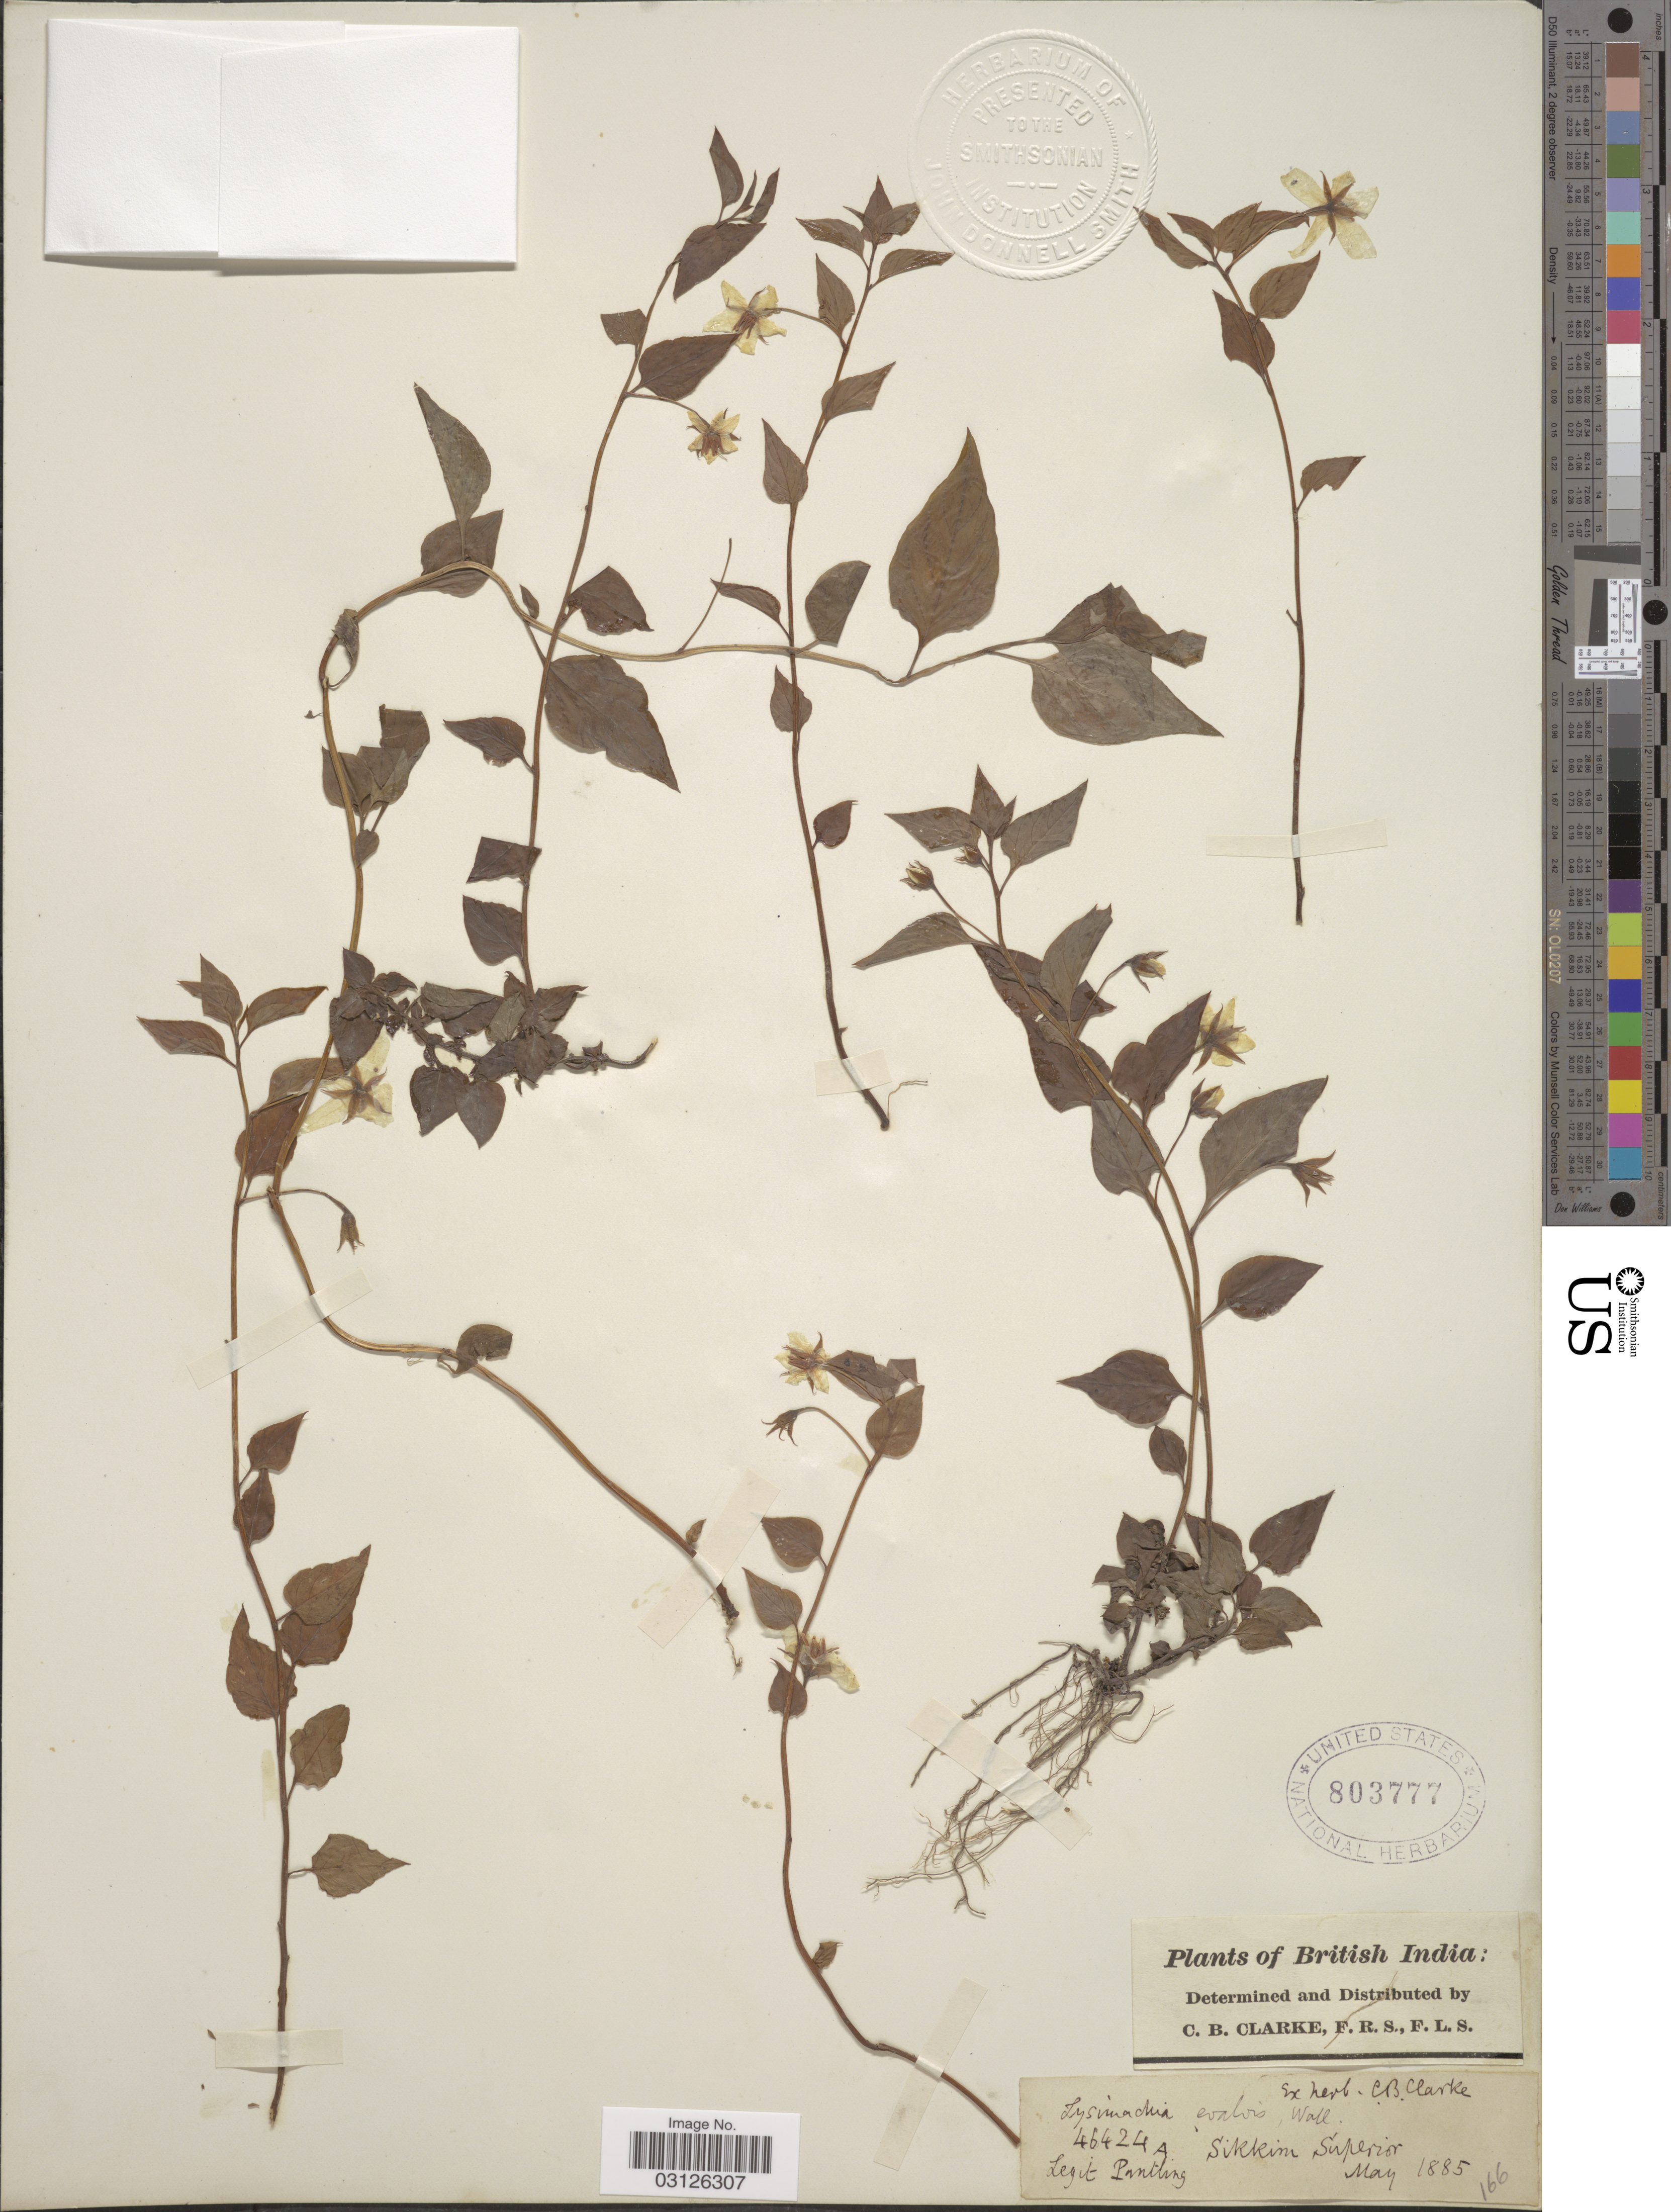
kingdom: Plantae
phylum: Tracheophyta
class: Magnoliopsida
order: Ericales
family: Primulaceae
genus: Lysimachia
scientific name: Lysimachia evalvis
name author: Wall.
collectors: Pantling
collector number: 46424A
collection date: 1885-05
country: India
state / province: Sikkim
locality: British India. Sikkim Superior.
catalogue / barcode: US 803777